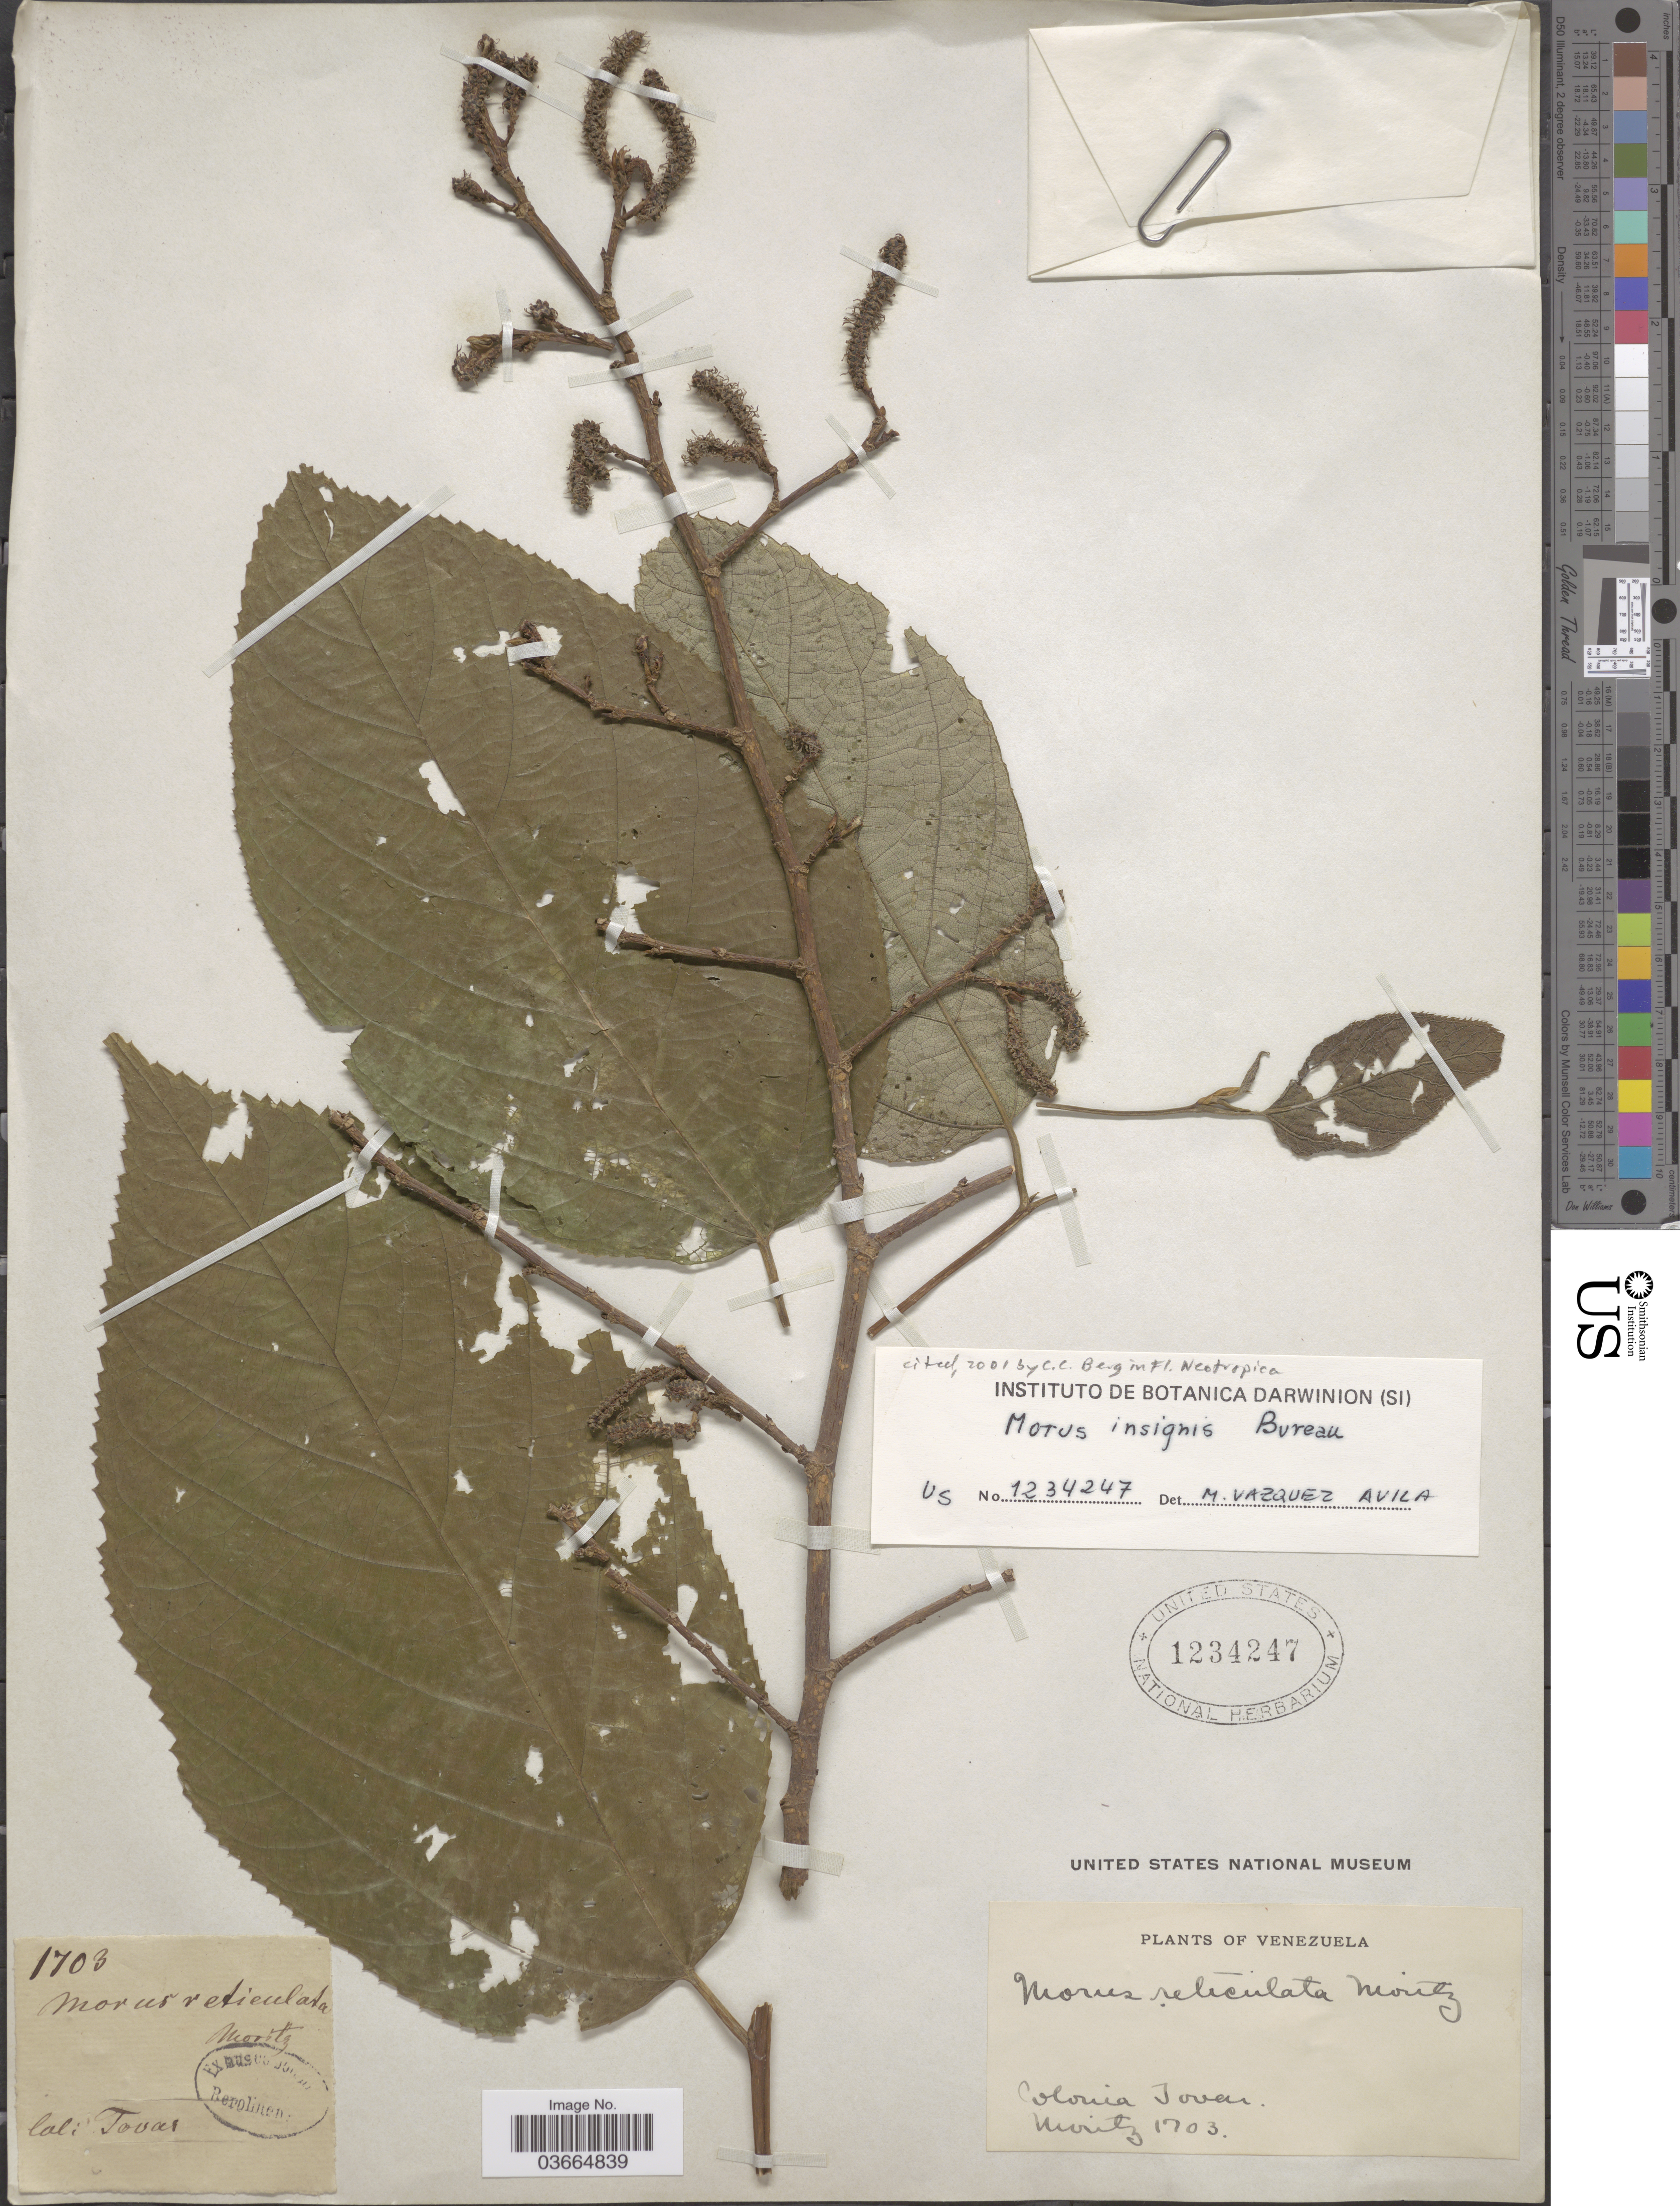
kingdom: Plantae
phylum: Tracheophyta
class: Magnoliopsida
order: Rosales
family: Moraceae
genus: Paratrophis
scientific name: Paratrophis insignis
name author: (Bureau) E. M. Gardner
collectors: Moritz, --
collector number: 1703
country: Venezuela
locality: Colonia Tovar.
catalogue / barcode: US 1234247